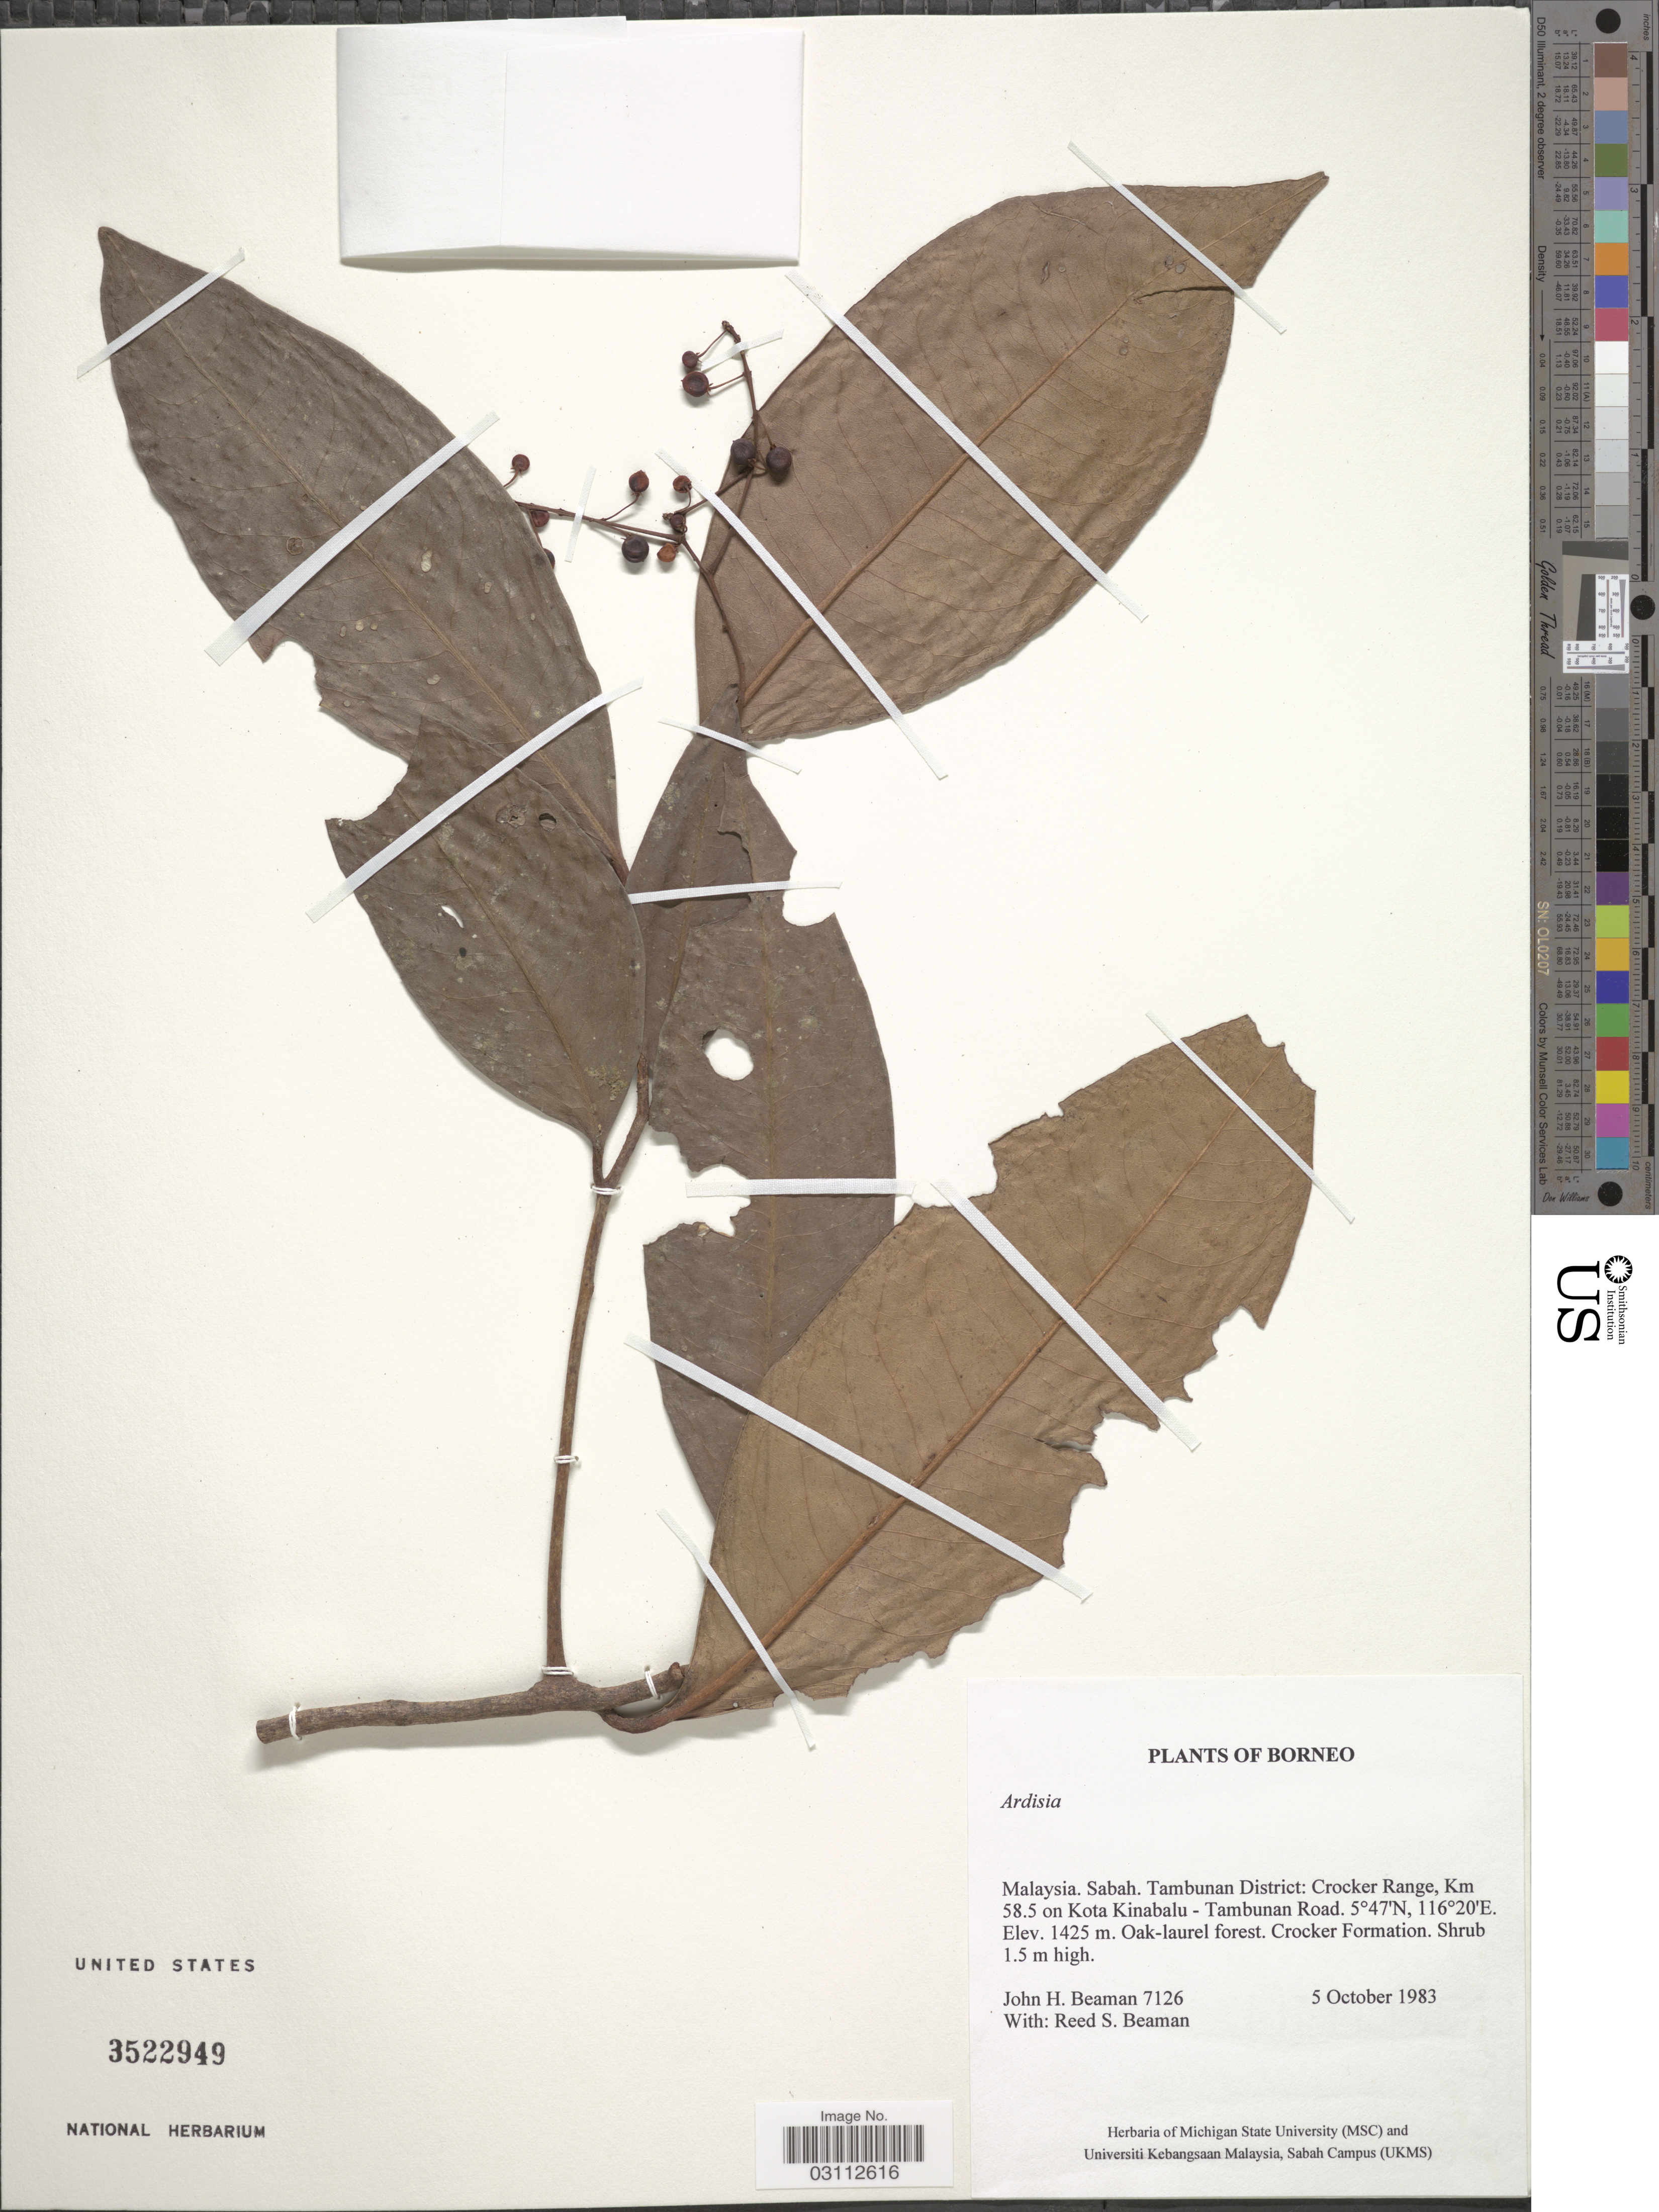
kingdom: Plantae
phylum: Tracheophyta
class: Magnoliopsida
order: Ericales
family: Primulaceae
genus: Ardisia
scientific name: Ardisia sp.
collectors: J. H. Beaman & R. S. Beaman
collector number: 7126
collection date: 1983-10-05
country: Malaysia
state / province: Sabah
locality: Borneo, Tambunan District: Crocker Range, Km 58.5 on Kota Kinabalu-Tambunan Road.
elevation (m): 1425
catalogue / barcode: US 3522949